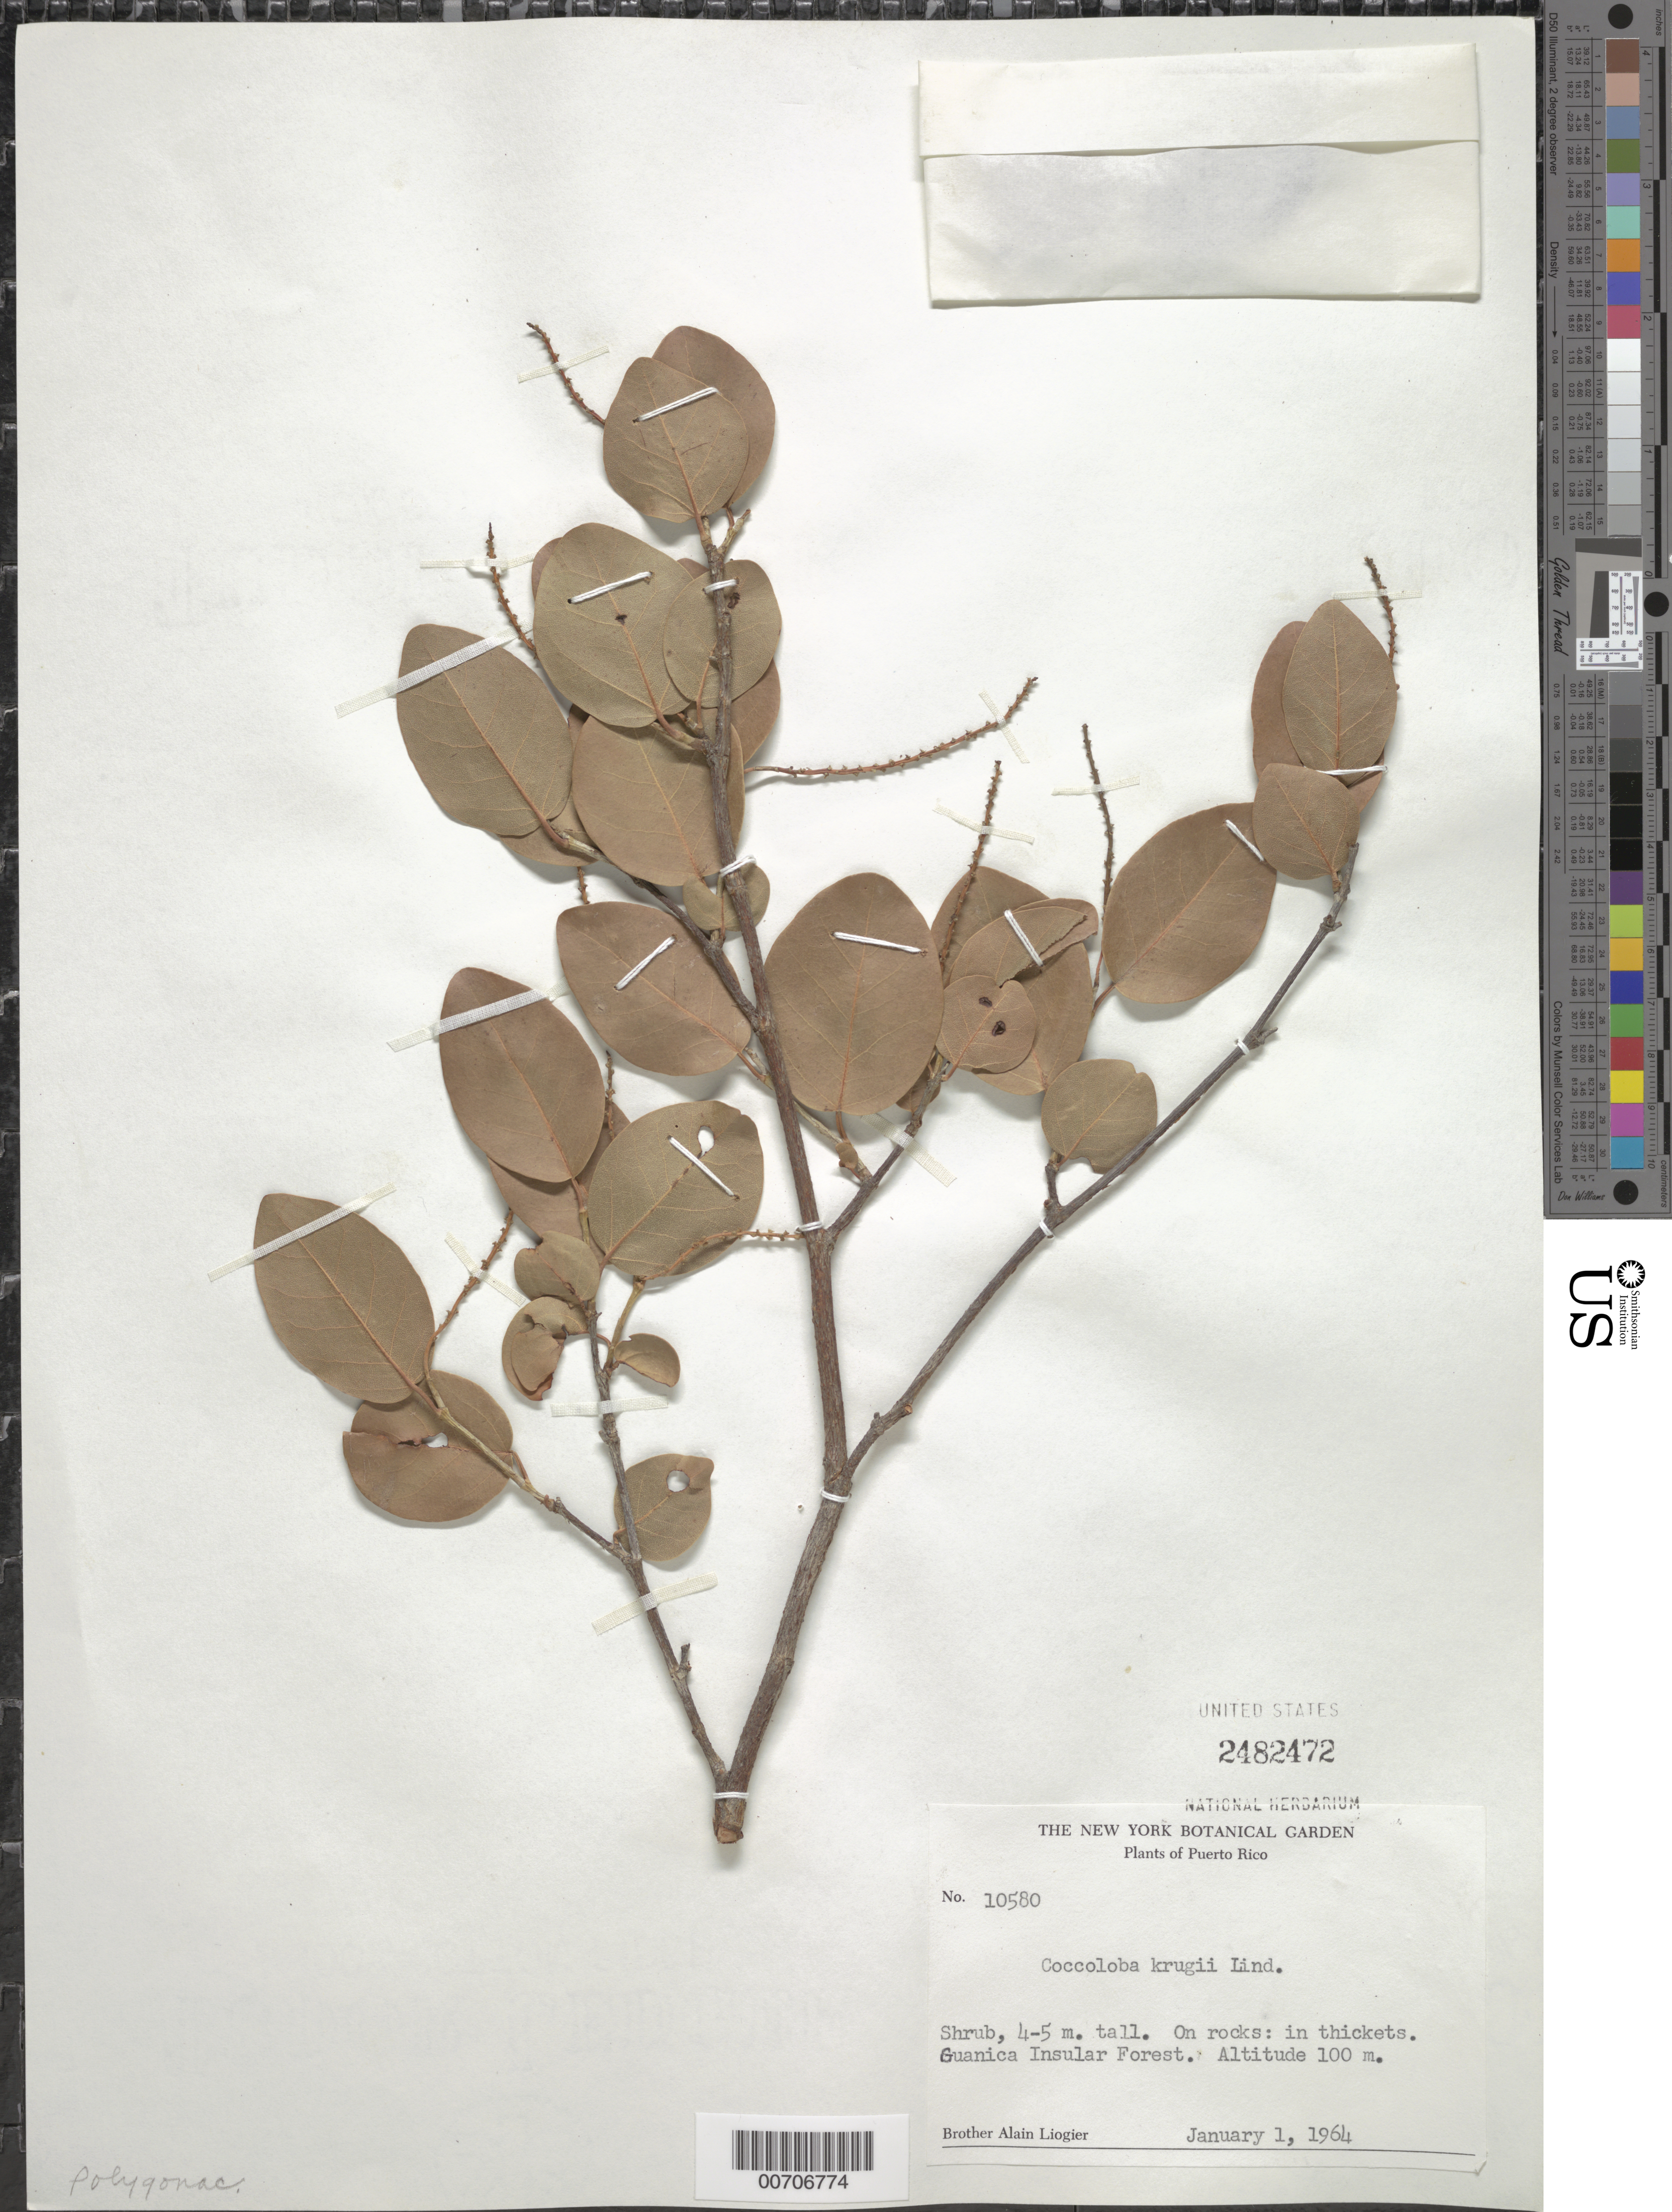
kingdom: Plantae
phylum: Tracheophyta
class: Magnoliopsida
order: Caryophyllales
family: Polygonaceae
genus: Coccoloba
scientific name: Coccoloba krugii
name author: Lindau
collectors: A. H. Liogier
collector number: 10580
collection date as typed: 01 Jan 1964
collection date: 1964-01-01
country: Puerto Rico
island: Greater Antilles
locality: Guanica Insular Forest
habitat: On rocks; in thickets.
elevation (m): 100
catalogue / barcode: US 2482472